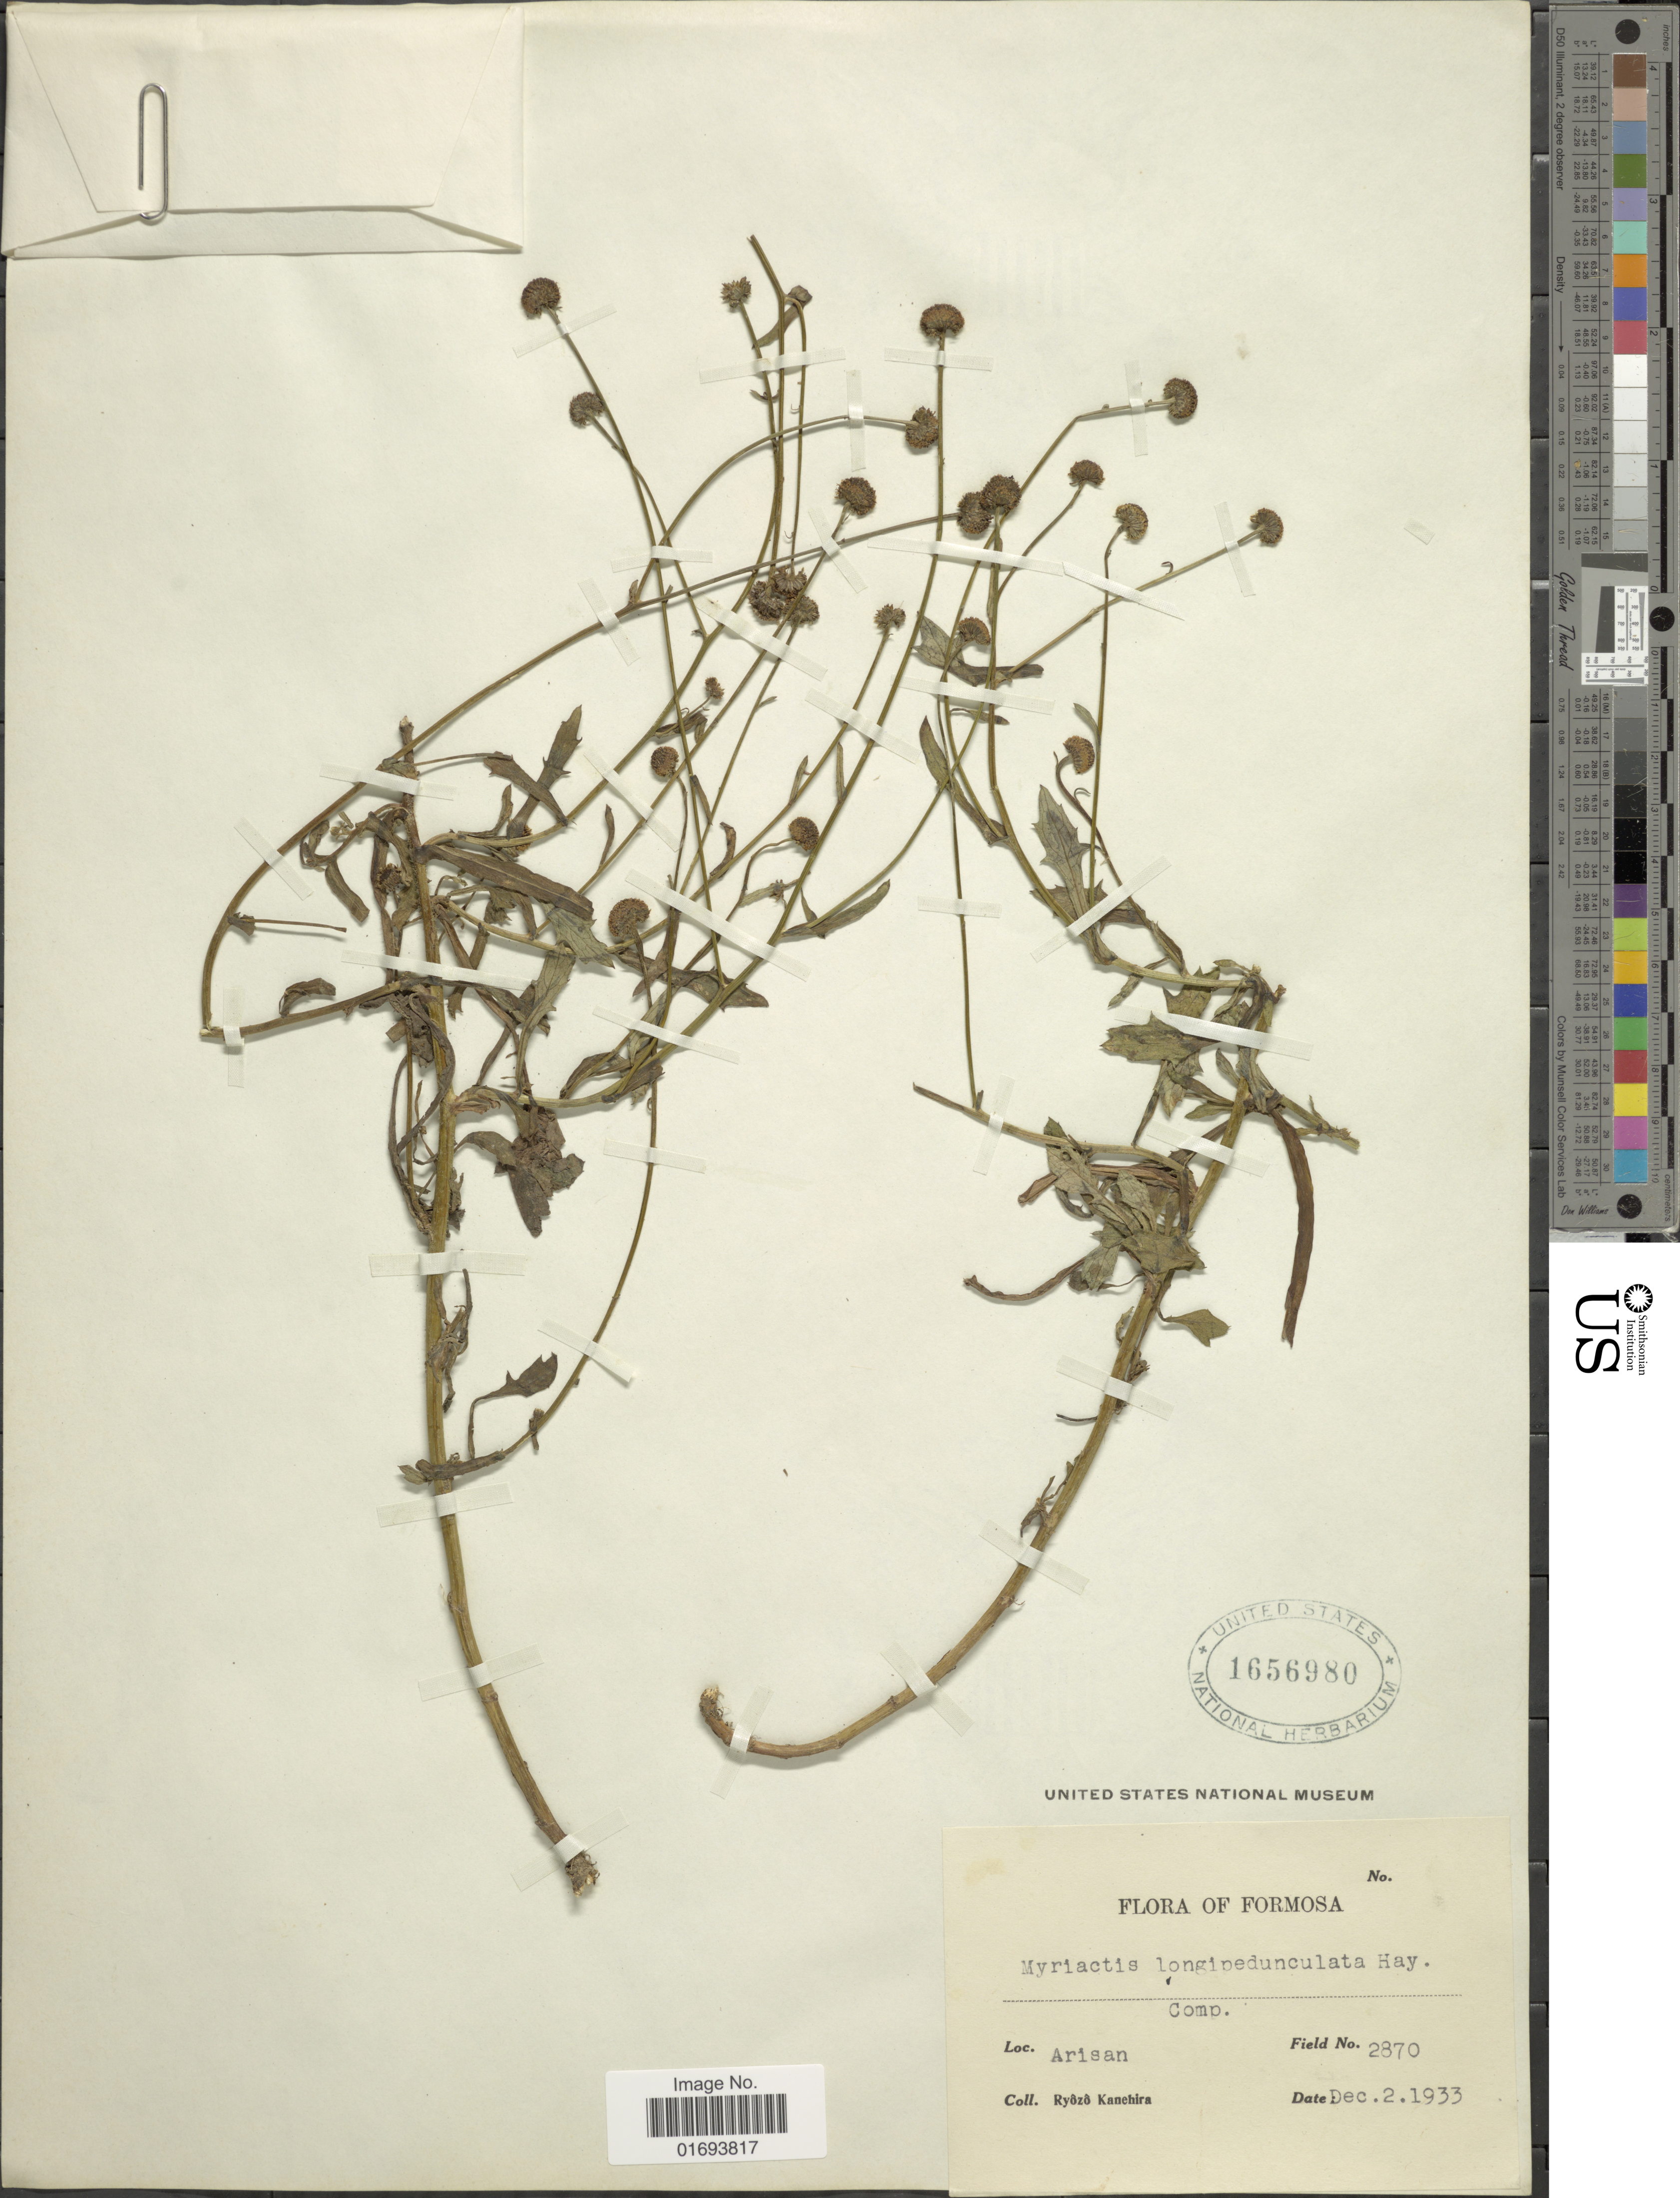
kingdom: Plantae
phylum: Tracheophyta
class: Magnoliopsida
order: Asterales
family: Asteraceae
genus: Myriactis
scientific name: Myriactis longepedunculata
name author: Hayata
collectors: R. Kanehira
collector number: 5870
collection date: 1933-12-02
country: Taiwan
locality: Formosa. Arisan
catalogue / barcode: US 1656980